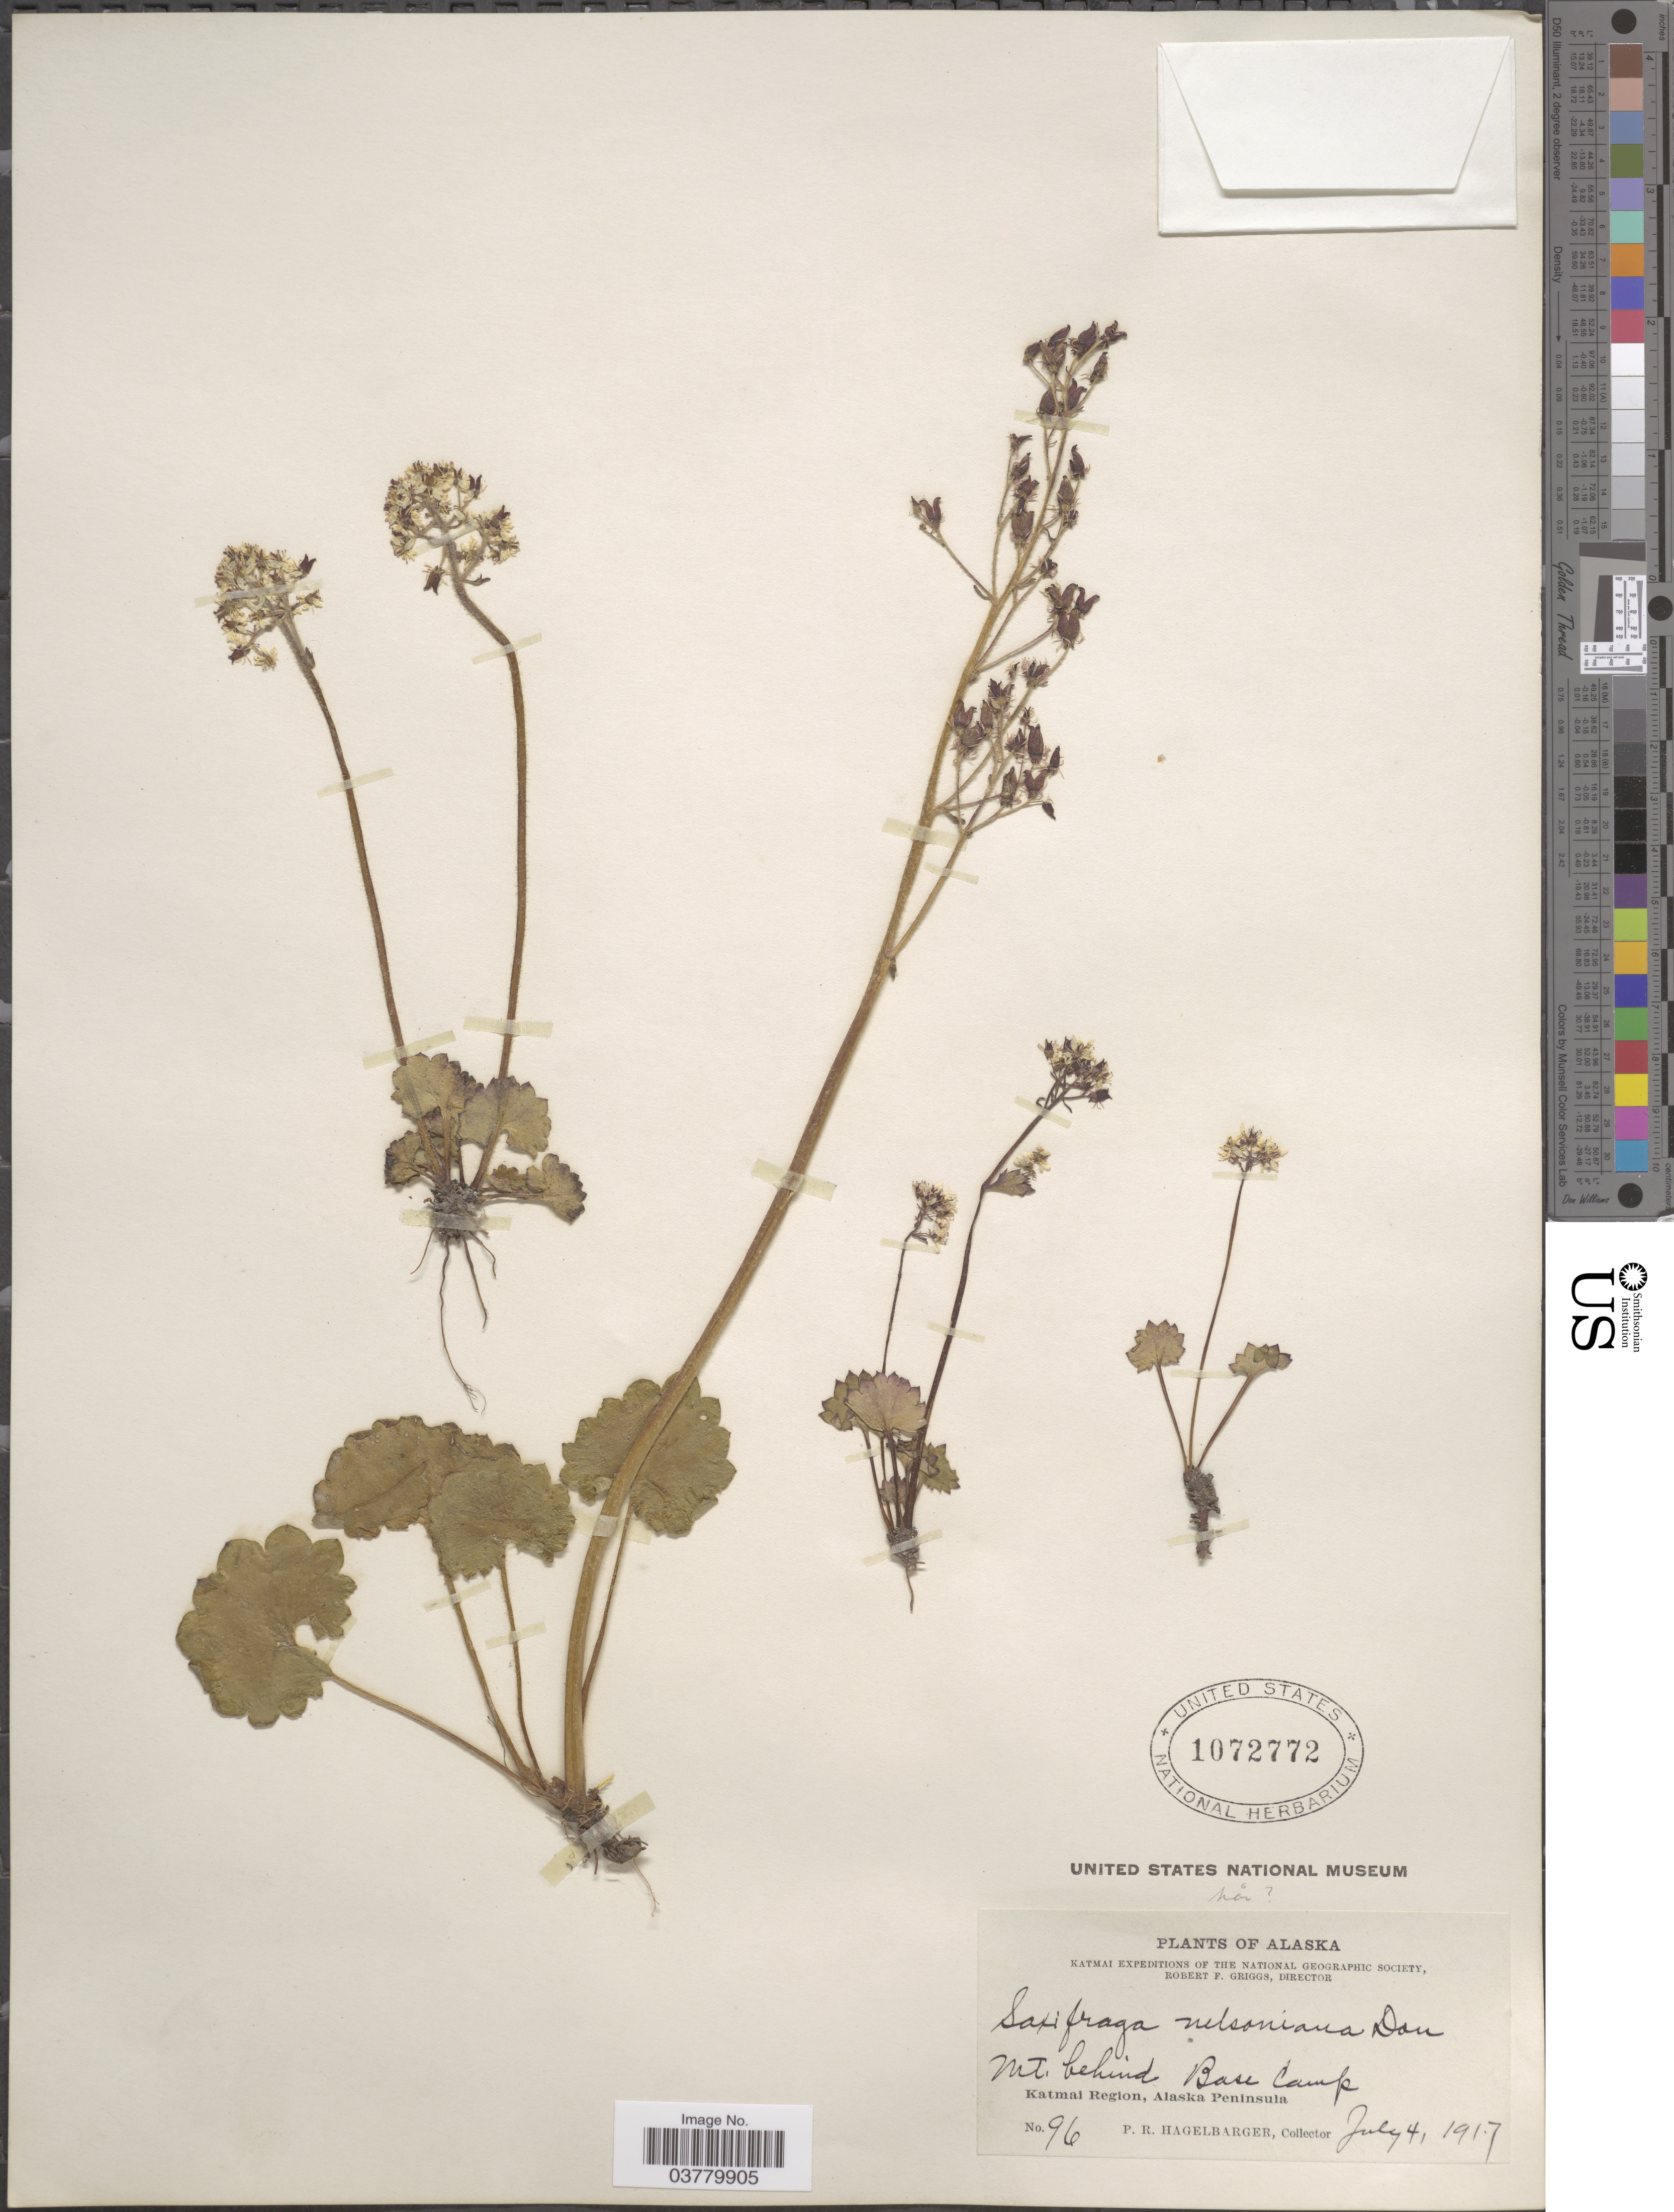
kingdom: Plantae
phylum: Tracheophyta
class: Magnoliopsida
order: Saxifragales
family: Saxifragaceae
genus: Micranthes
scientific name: Micranthes nelsoniana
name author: (D. Don) Small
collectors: P. Hagelbarger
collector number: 96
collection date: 1917-07-04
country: United States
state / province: Alaska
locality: Mt. behind Base Camp. Katmai Region, Alaska Peninsula.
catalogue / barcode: US 1072772